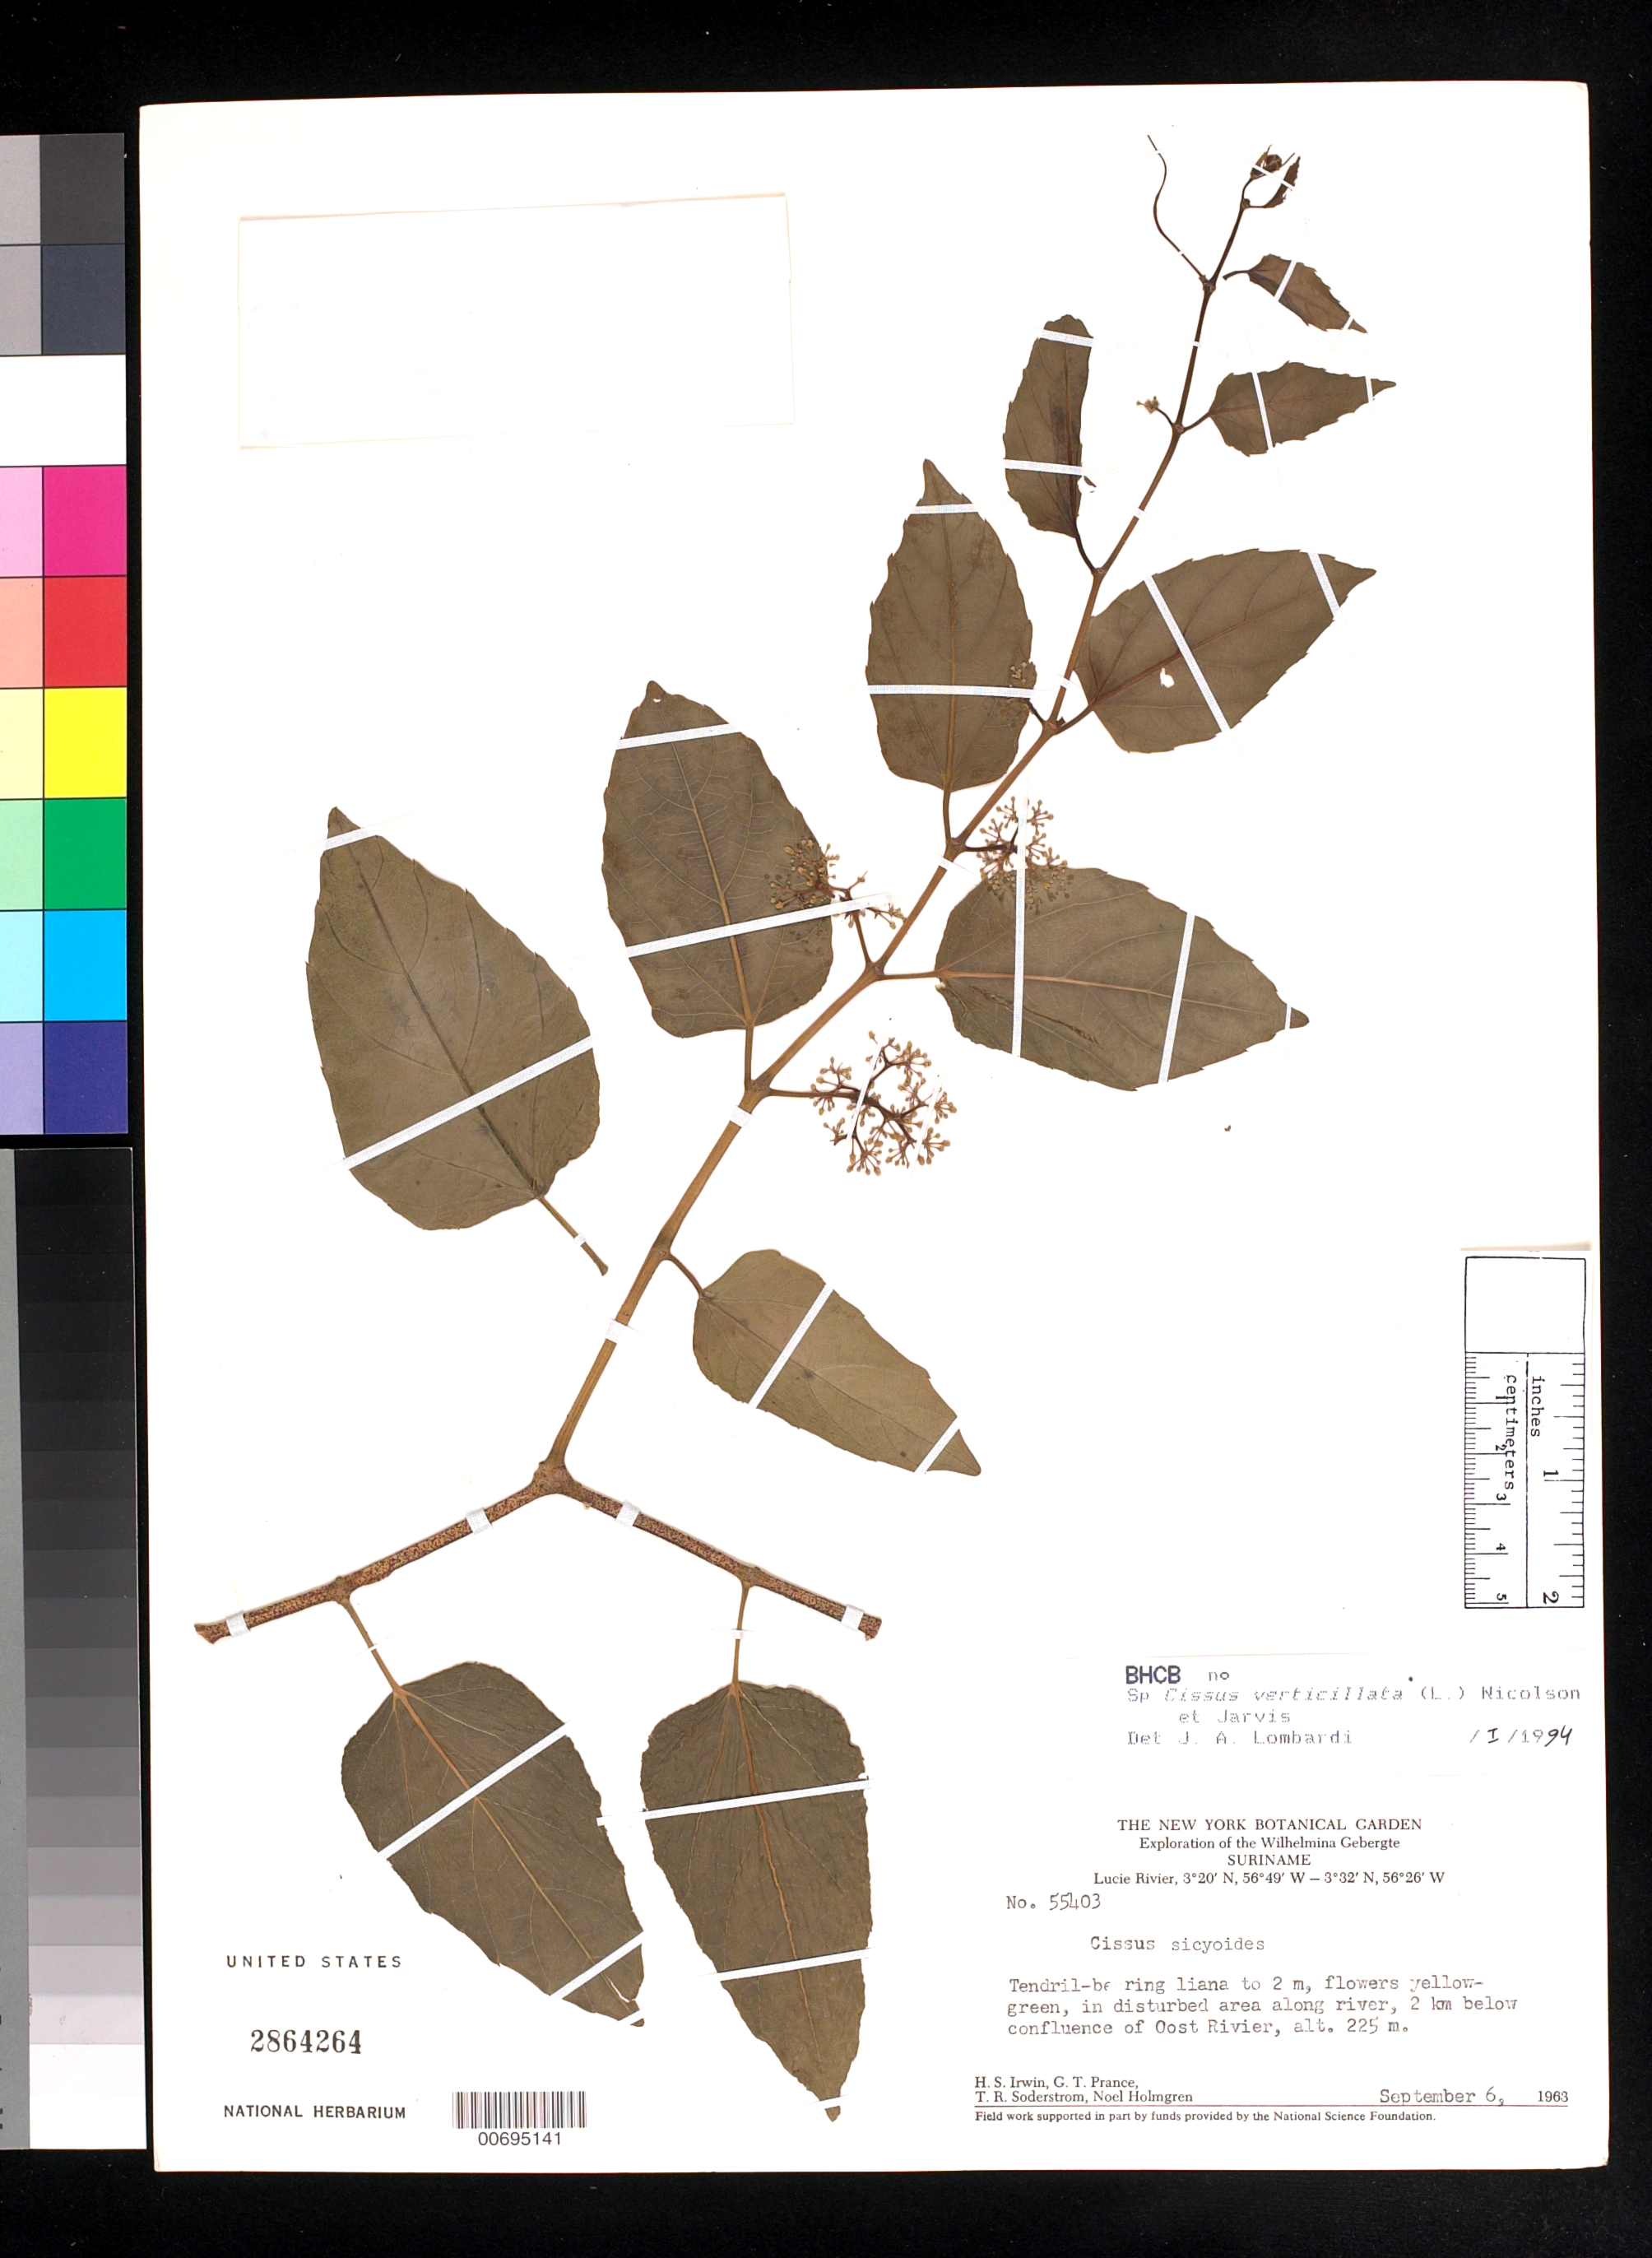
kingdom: Plantae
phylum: Tracheophyta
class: Magnoliopsida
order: Vitales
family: Vitaceae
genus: Cissus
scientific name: Cissus verticillata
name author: (L.) Nicolson & C.E. Jarvis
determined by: Lombardi, Julio A.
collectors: H. Irwin, G. T. Prance, T. R. Soderstrom & N. H. Holmgren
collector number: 55403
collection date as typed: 6-Sep-63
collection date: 1963-09-06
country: Suriname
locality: Lucie R., 2-10 km below confl. with Oost R., Wilhelmina Gebergte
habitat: Disturbed area along river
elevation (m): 225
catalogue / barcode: US 2864264